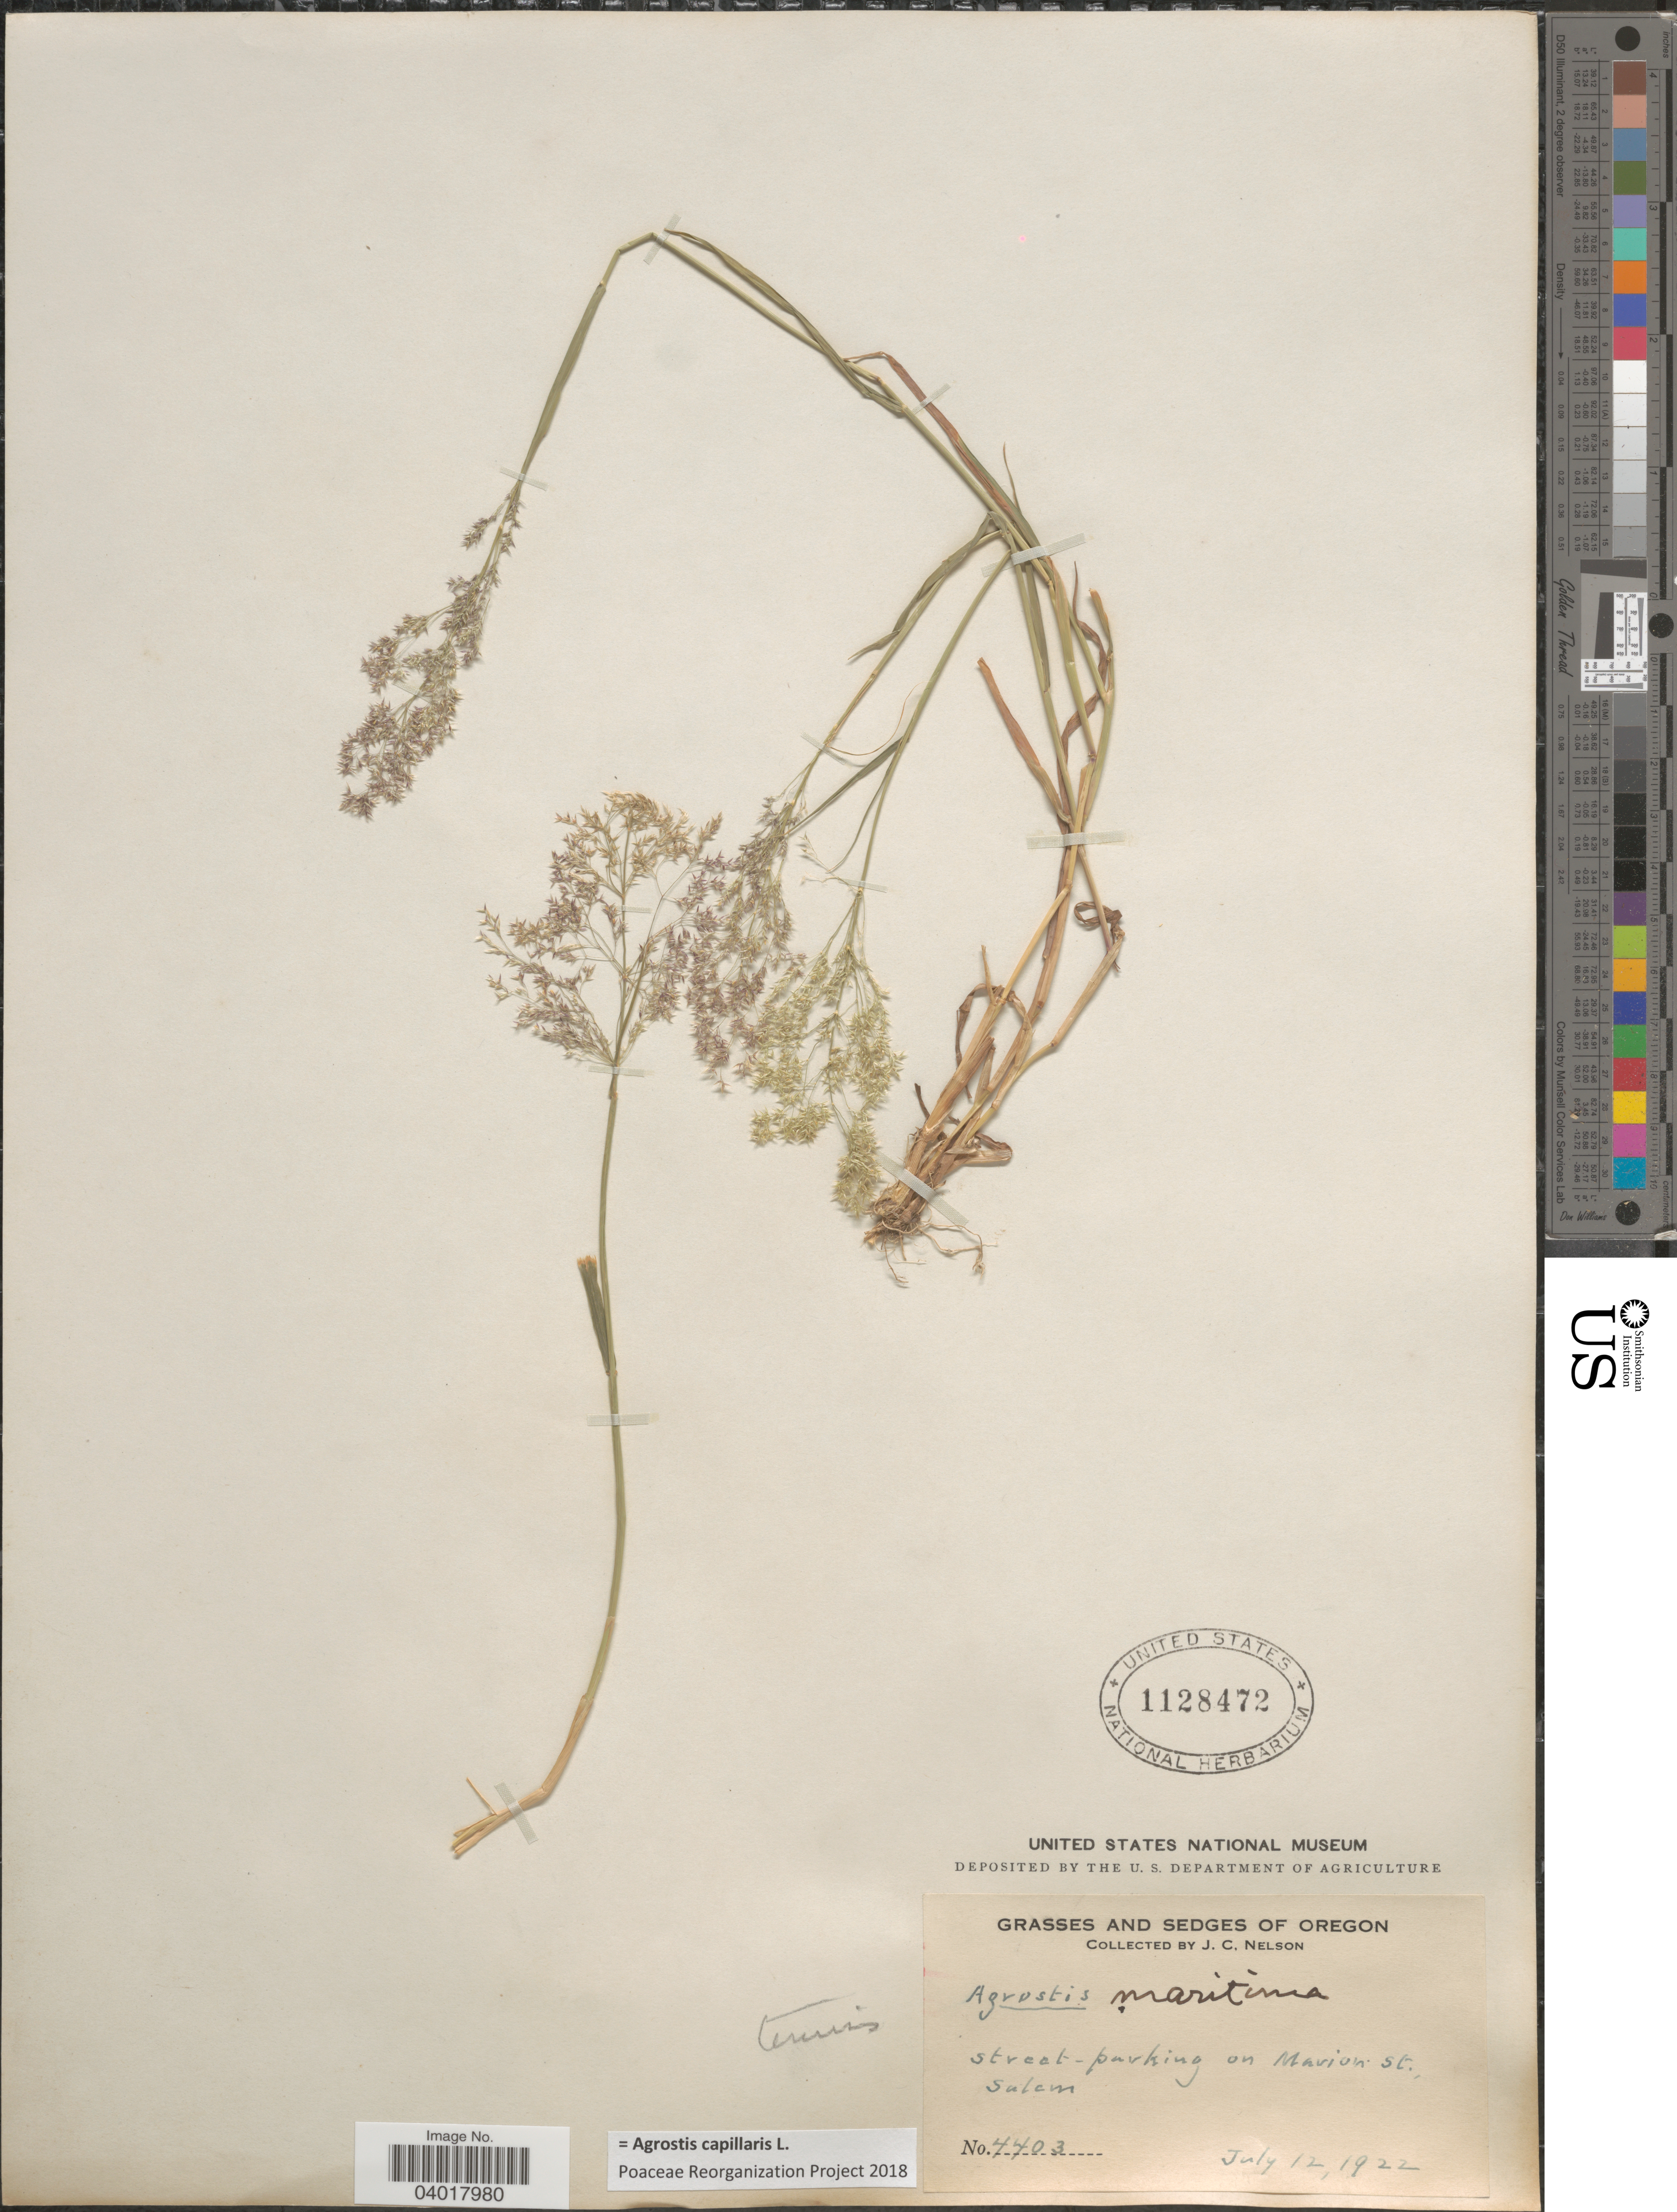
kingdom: Plantae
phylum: Tracheophyta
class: Liliopsida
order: Poales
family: Poaceae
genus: Agrostis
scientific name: Agrostis capillaris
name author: L.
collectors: J. C. Nelson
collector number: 4403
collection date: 1922-07-12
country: United States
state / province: Oregon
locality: Street-parking on Marion St., Salem.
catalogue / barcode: US 1128472